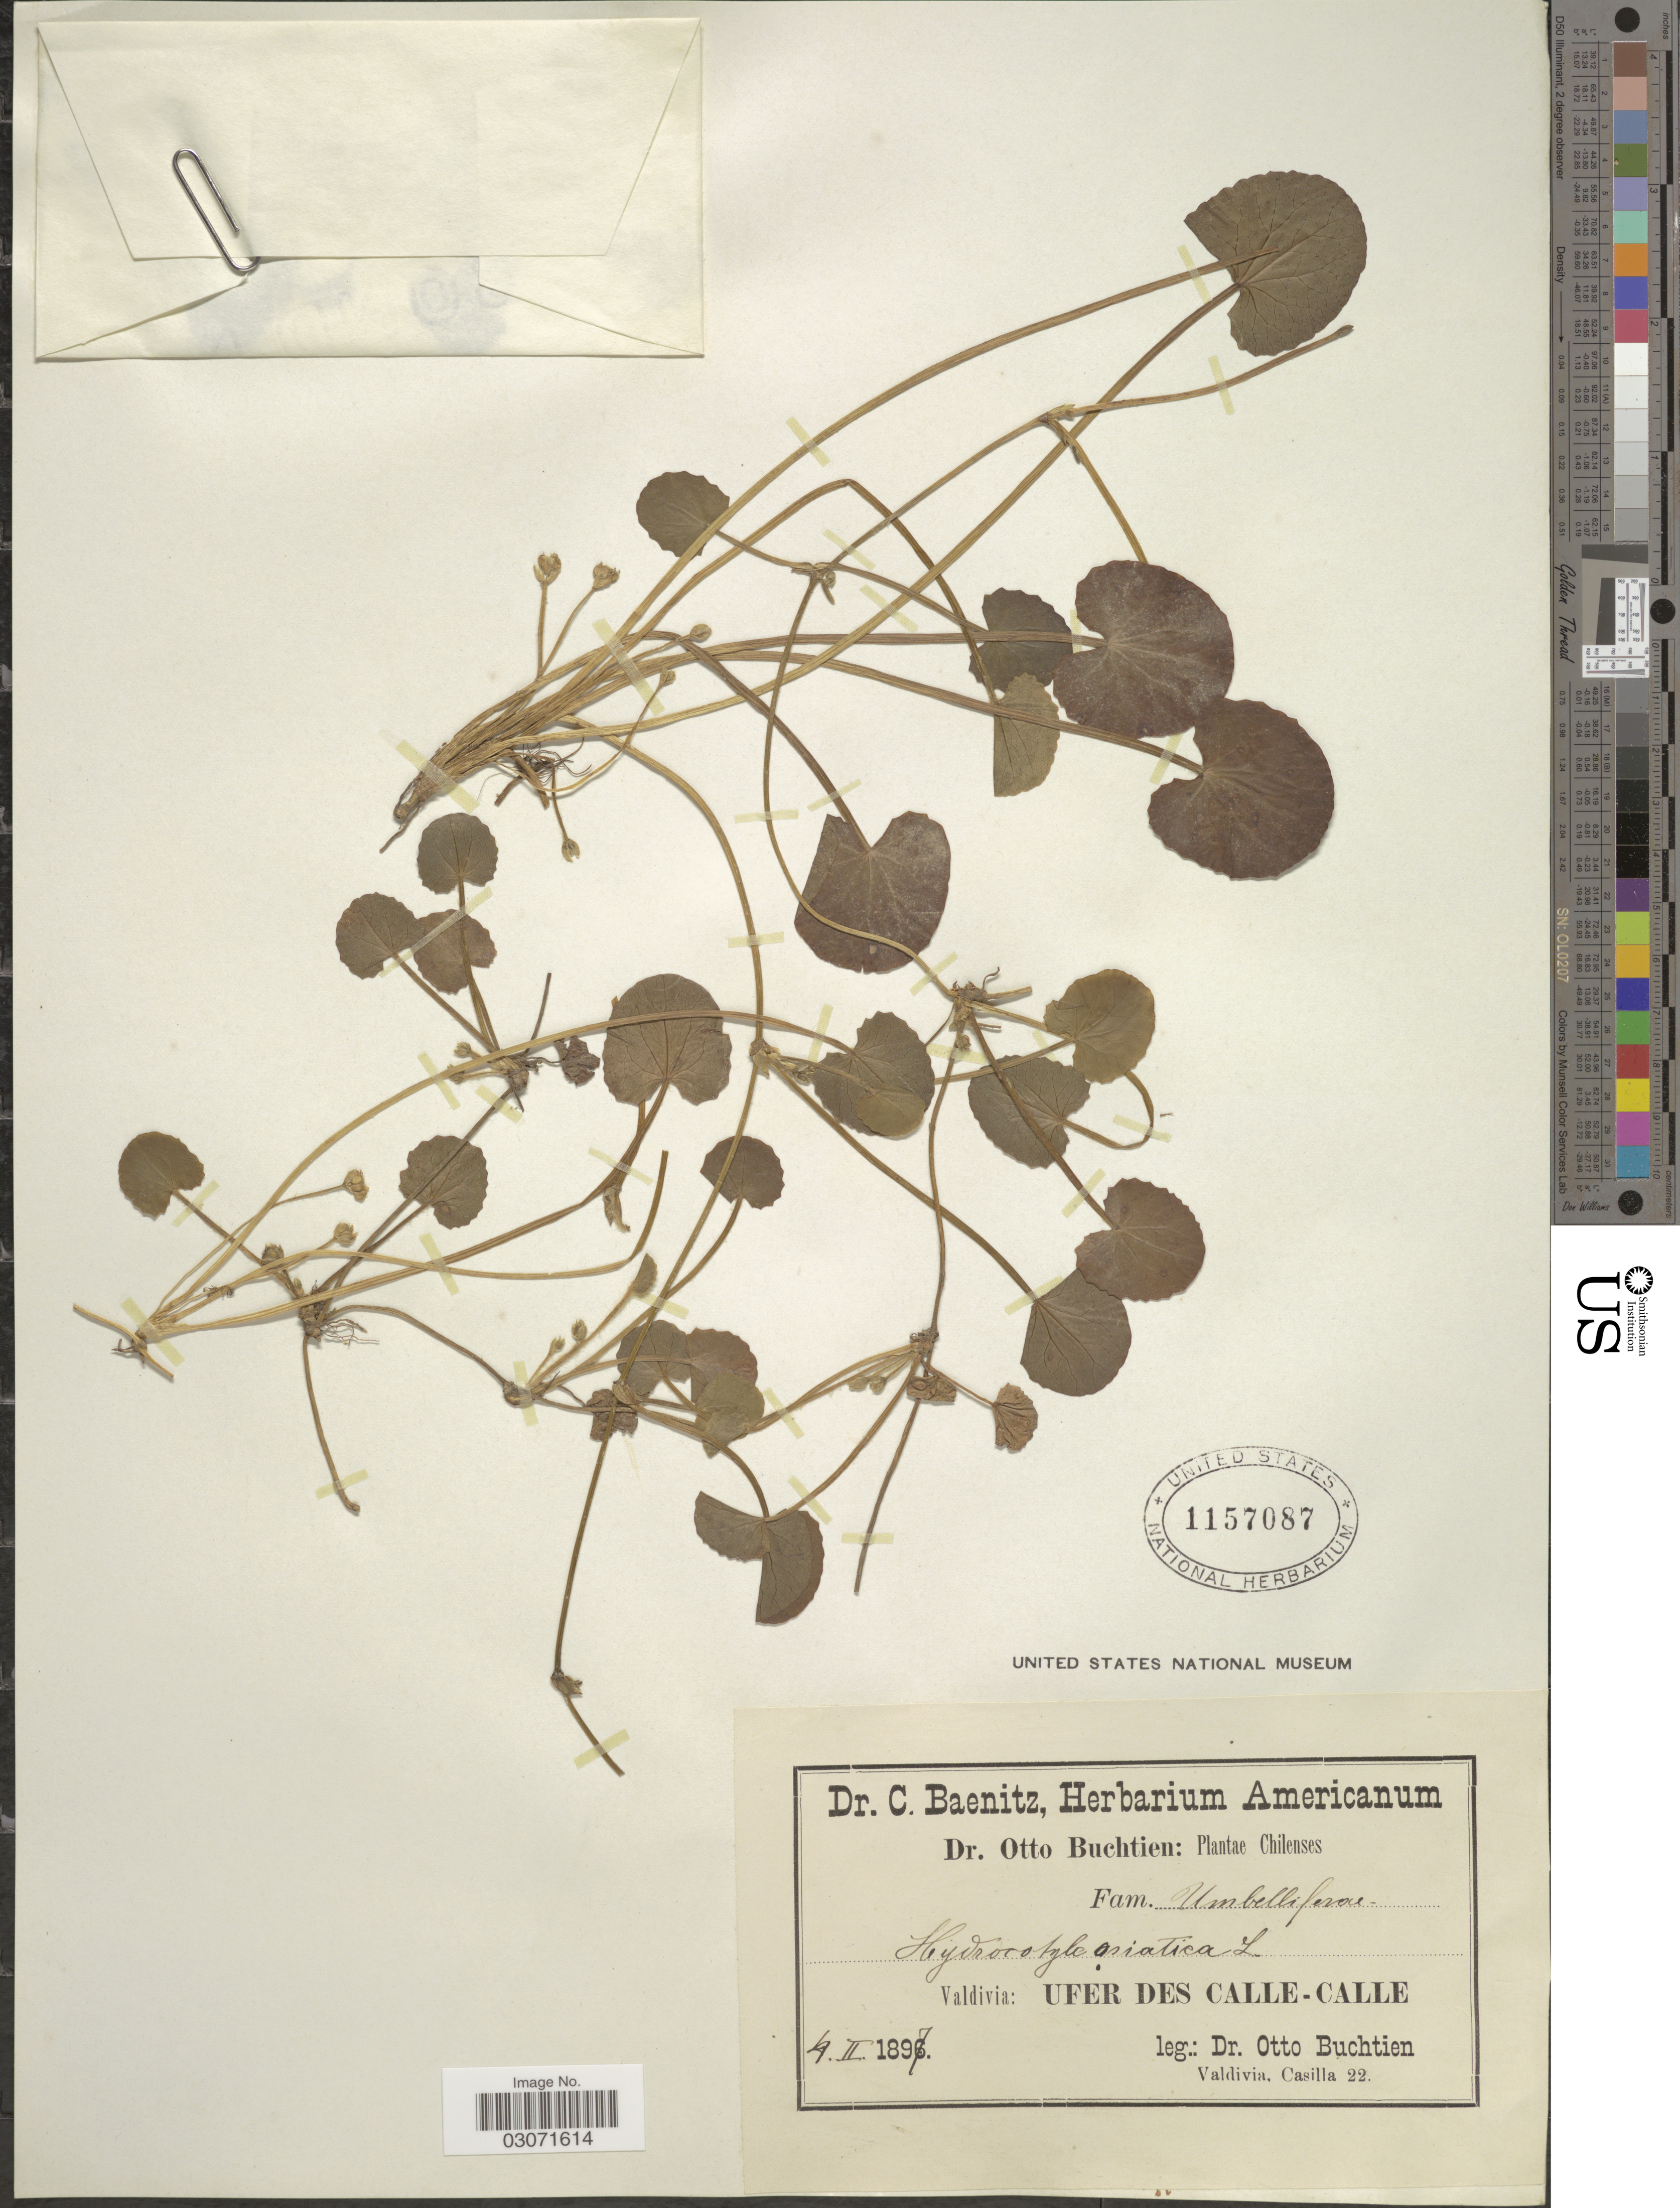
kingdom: Plantae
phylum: Tracheophyta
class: Magnoliopsida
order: Apiales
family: Apiaceae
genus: Centella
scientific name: Centella erecta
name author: (L. f.) Fernald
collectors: O. Buchtien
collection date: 1897-02-04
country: Chile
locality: Valdivia: Ufer des Calle-Calle.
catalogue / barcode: US 1157087